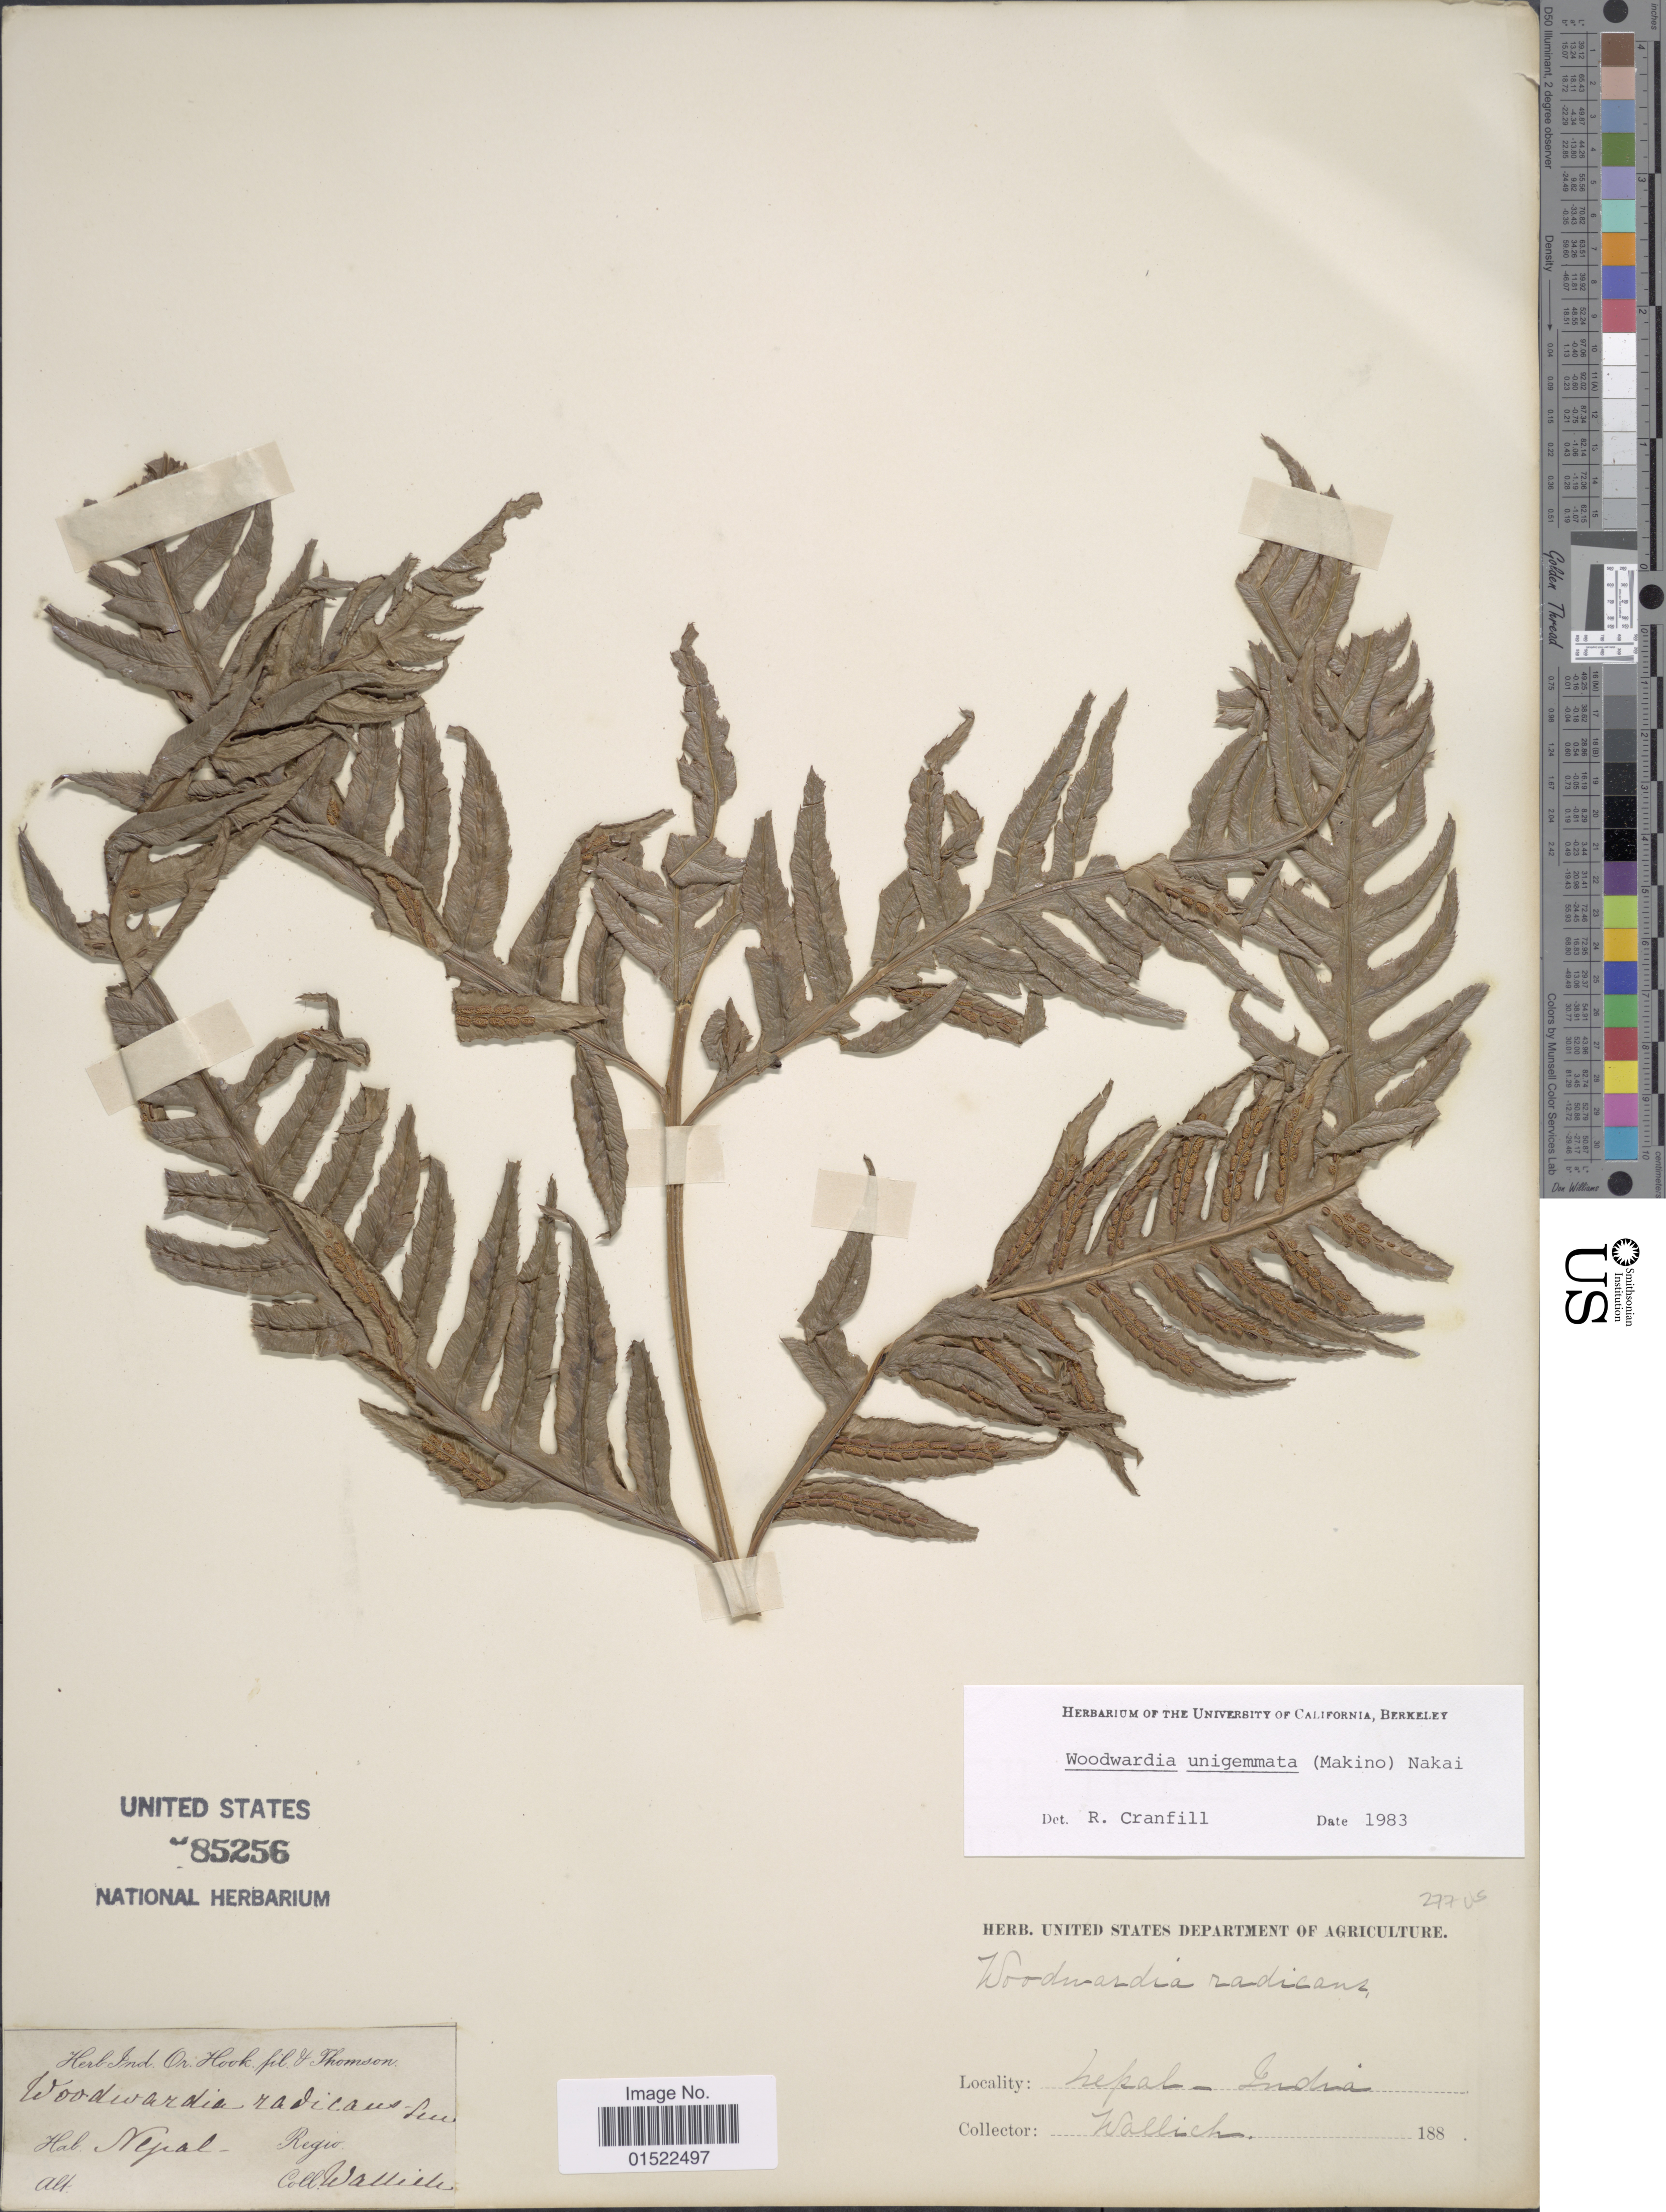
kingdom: Plantae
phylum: Tracheophyta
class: Polypodiopsida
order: Polypodiales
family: Blechnaceae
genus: Woodwardia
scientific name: Woodwardia unigemmata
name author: (Makino) Nakai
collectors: -- Wallich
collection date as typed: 188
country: Nepal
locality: Nepa-India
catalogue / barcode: US 85256